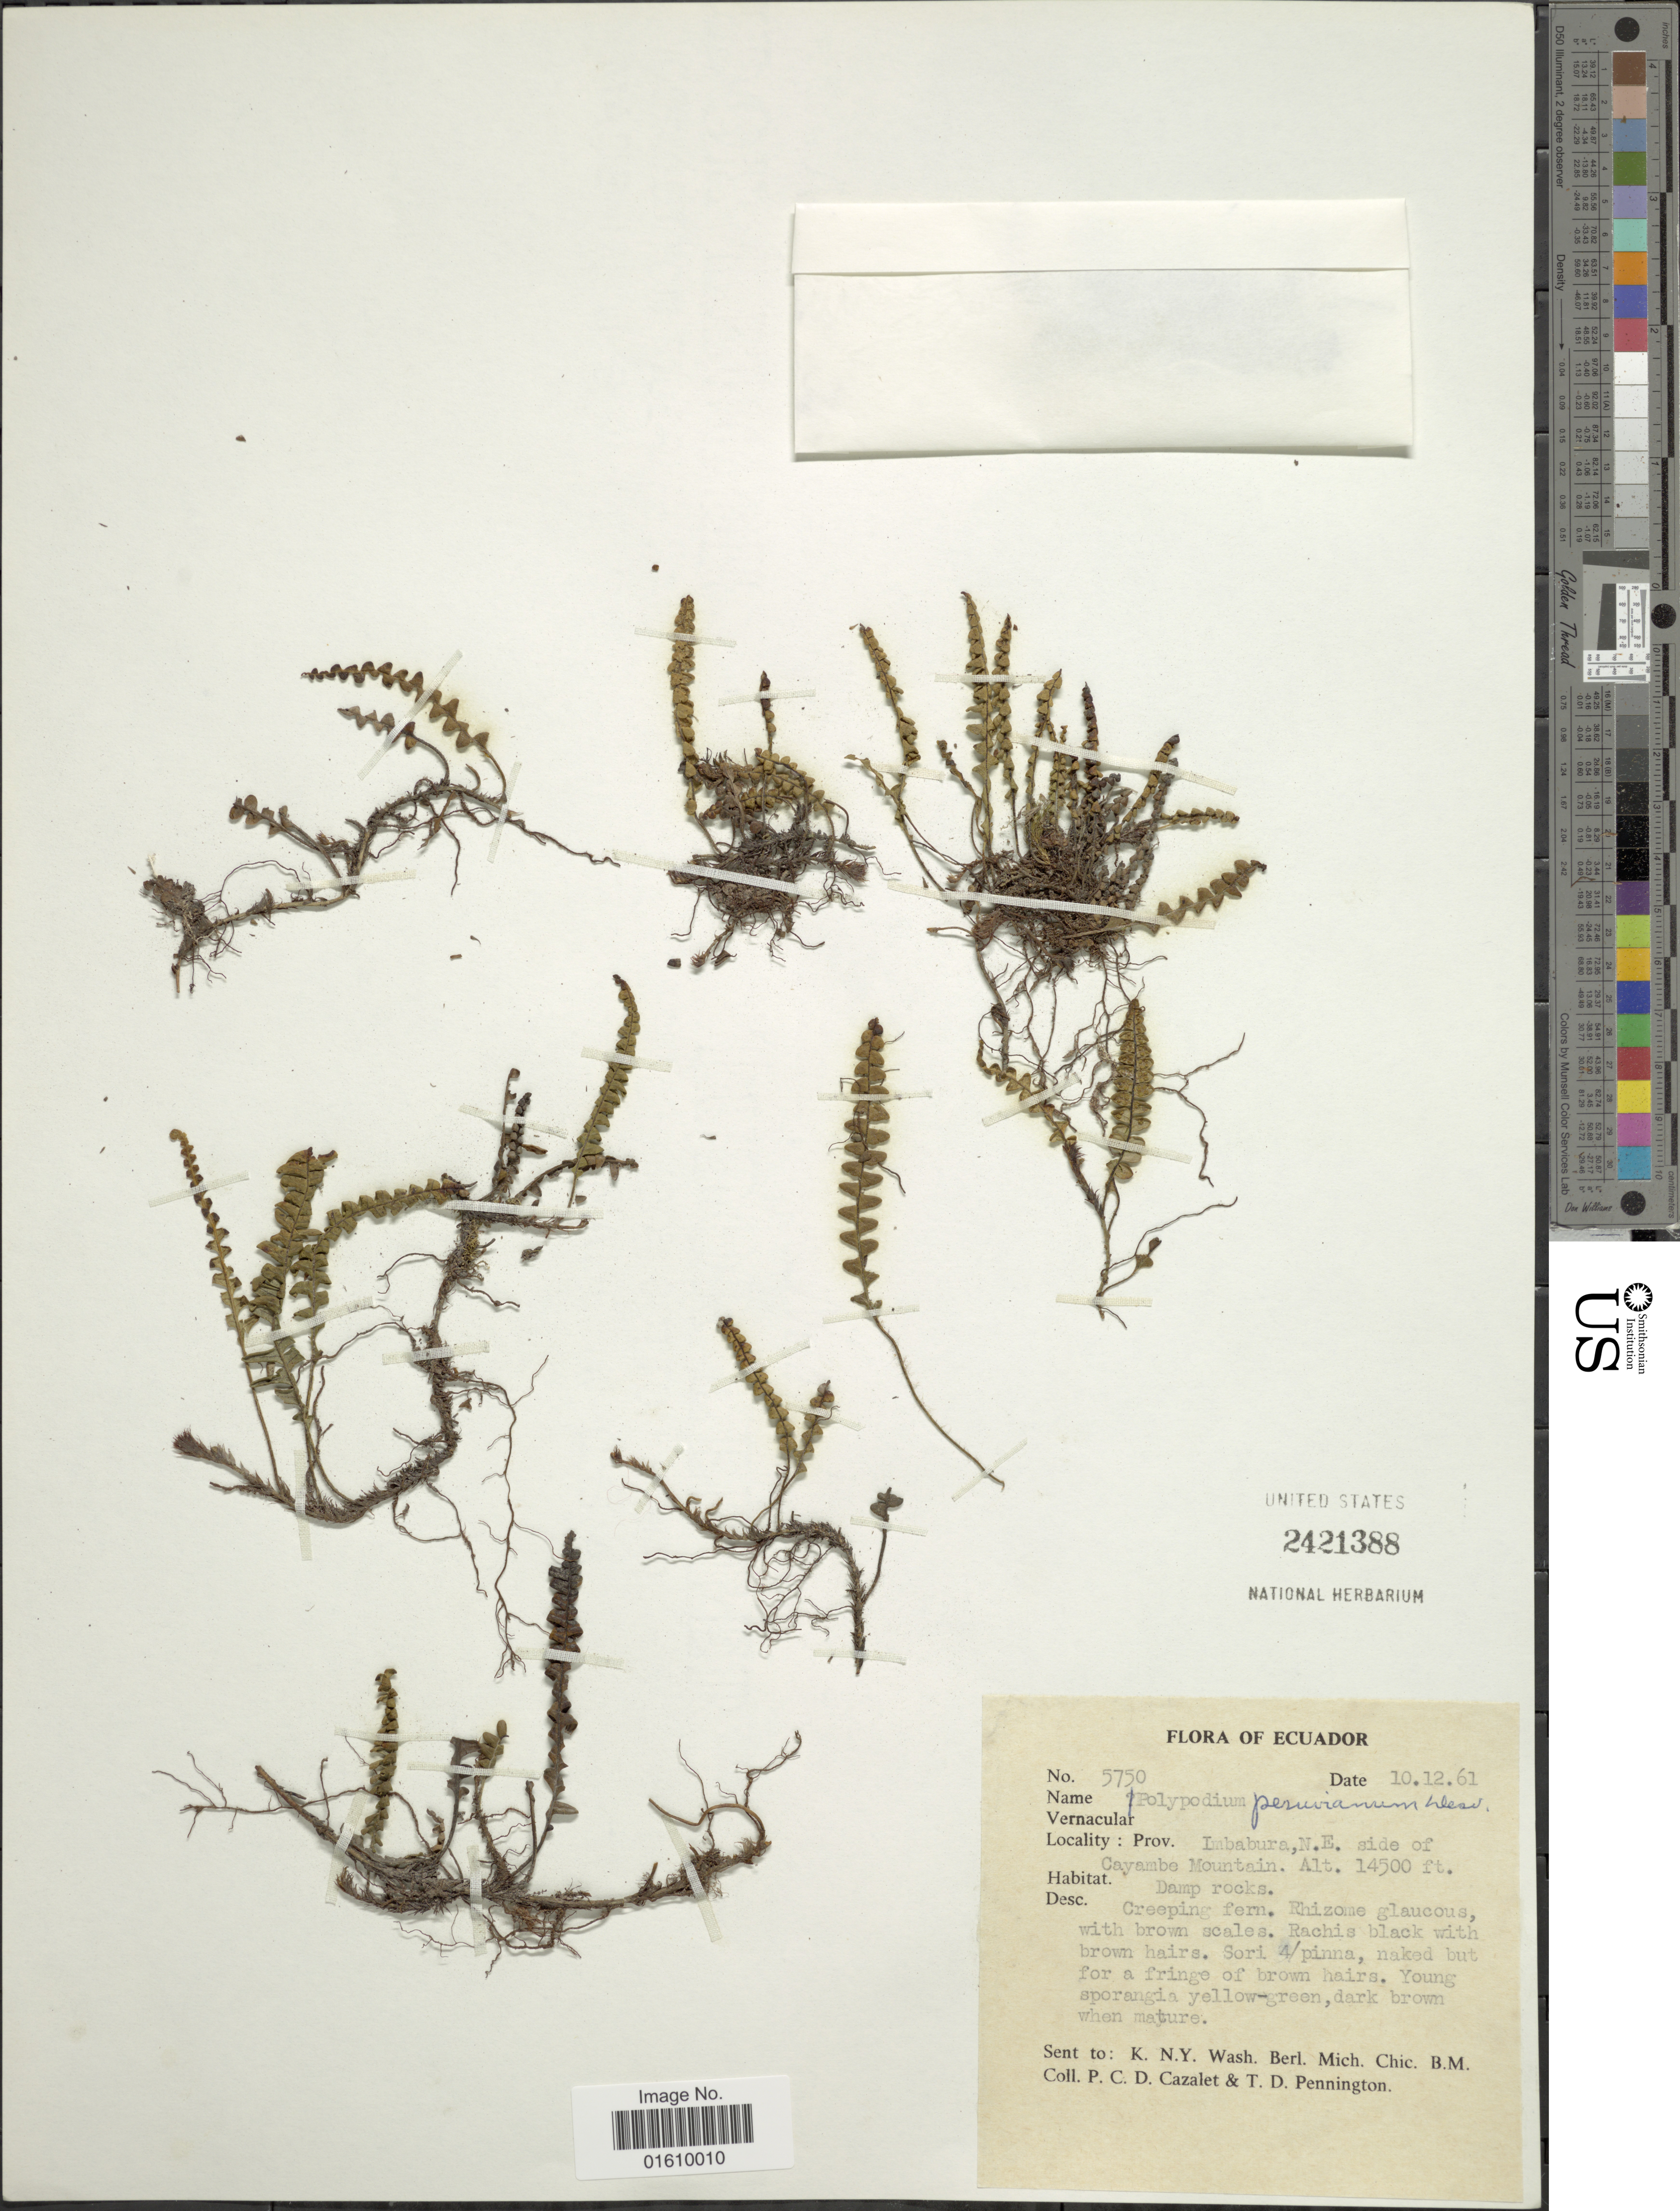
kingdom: Plantae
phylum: Tracheophyta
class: Polypodiopsida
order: Polypodiales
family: Polypodiaceae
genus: Melpomene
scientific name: Melpomene peruviana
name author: (Desv.) A.R. Sm. & R.C. Moran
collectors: P. C. D. Cazalet & T. D. Pennington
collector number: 5750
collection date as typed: Transcribed d/m/y: 10/12/61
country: Ecuador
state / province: Imbabura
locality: N.E. side of Cayamba Mountain.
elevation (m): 4420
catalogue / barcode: US 2421388